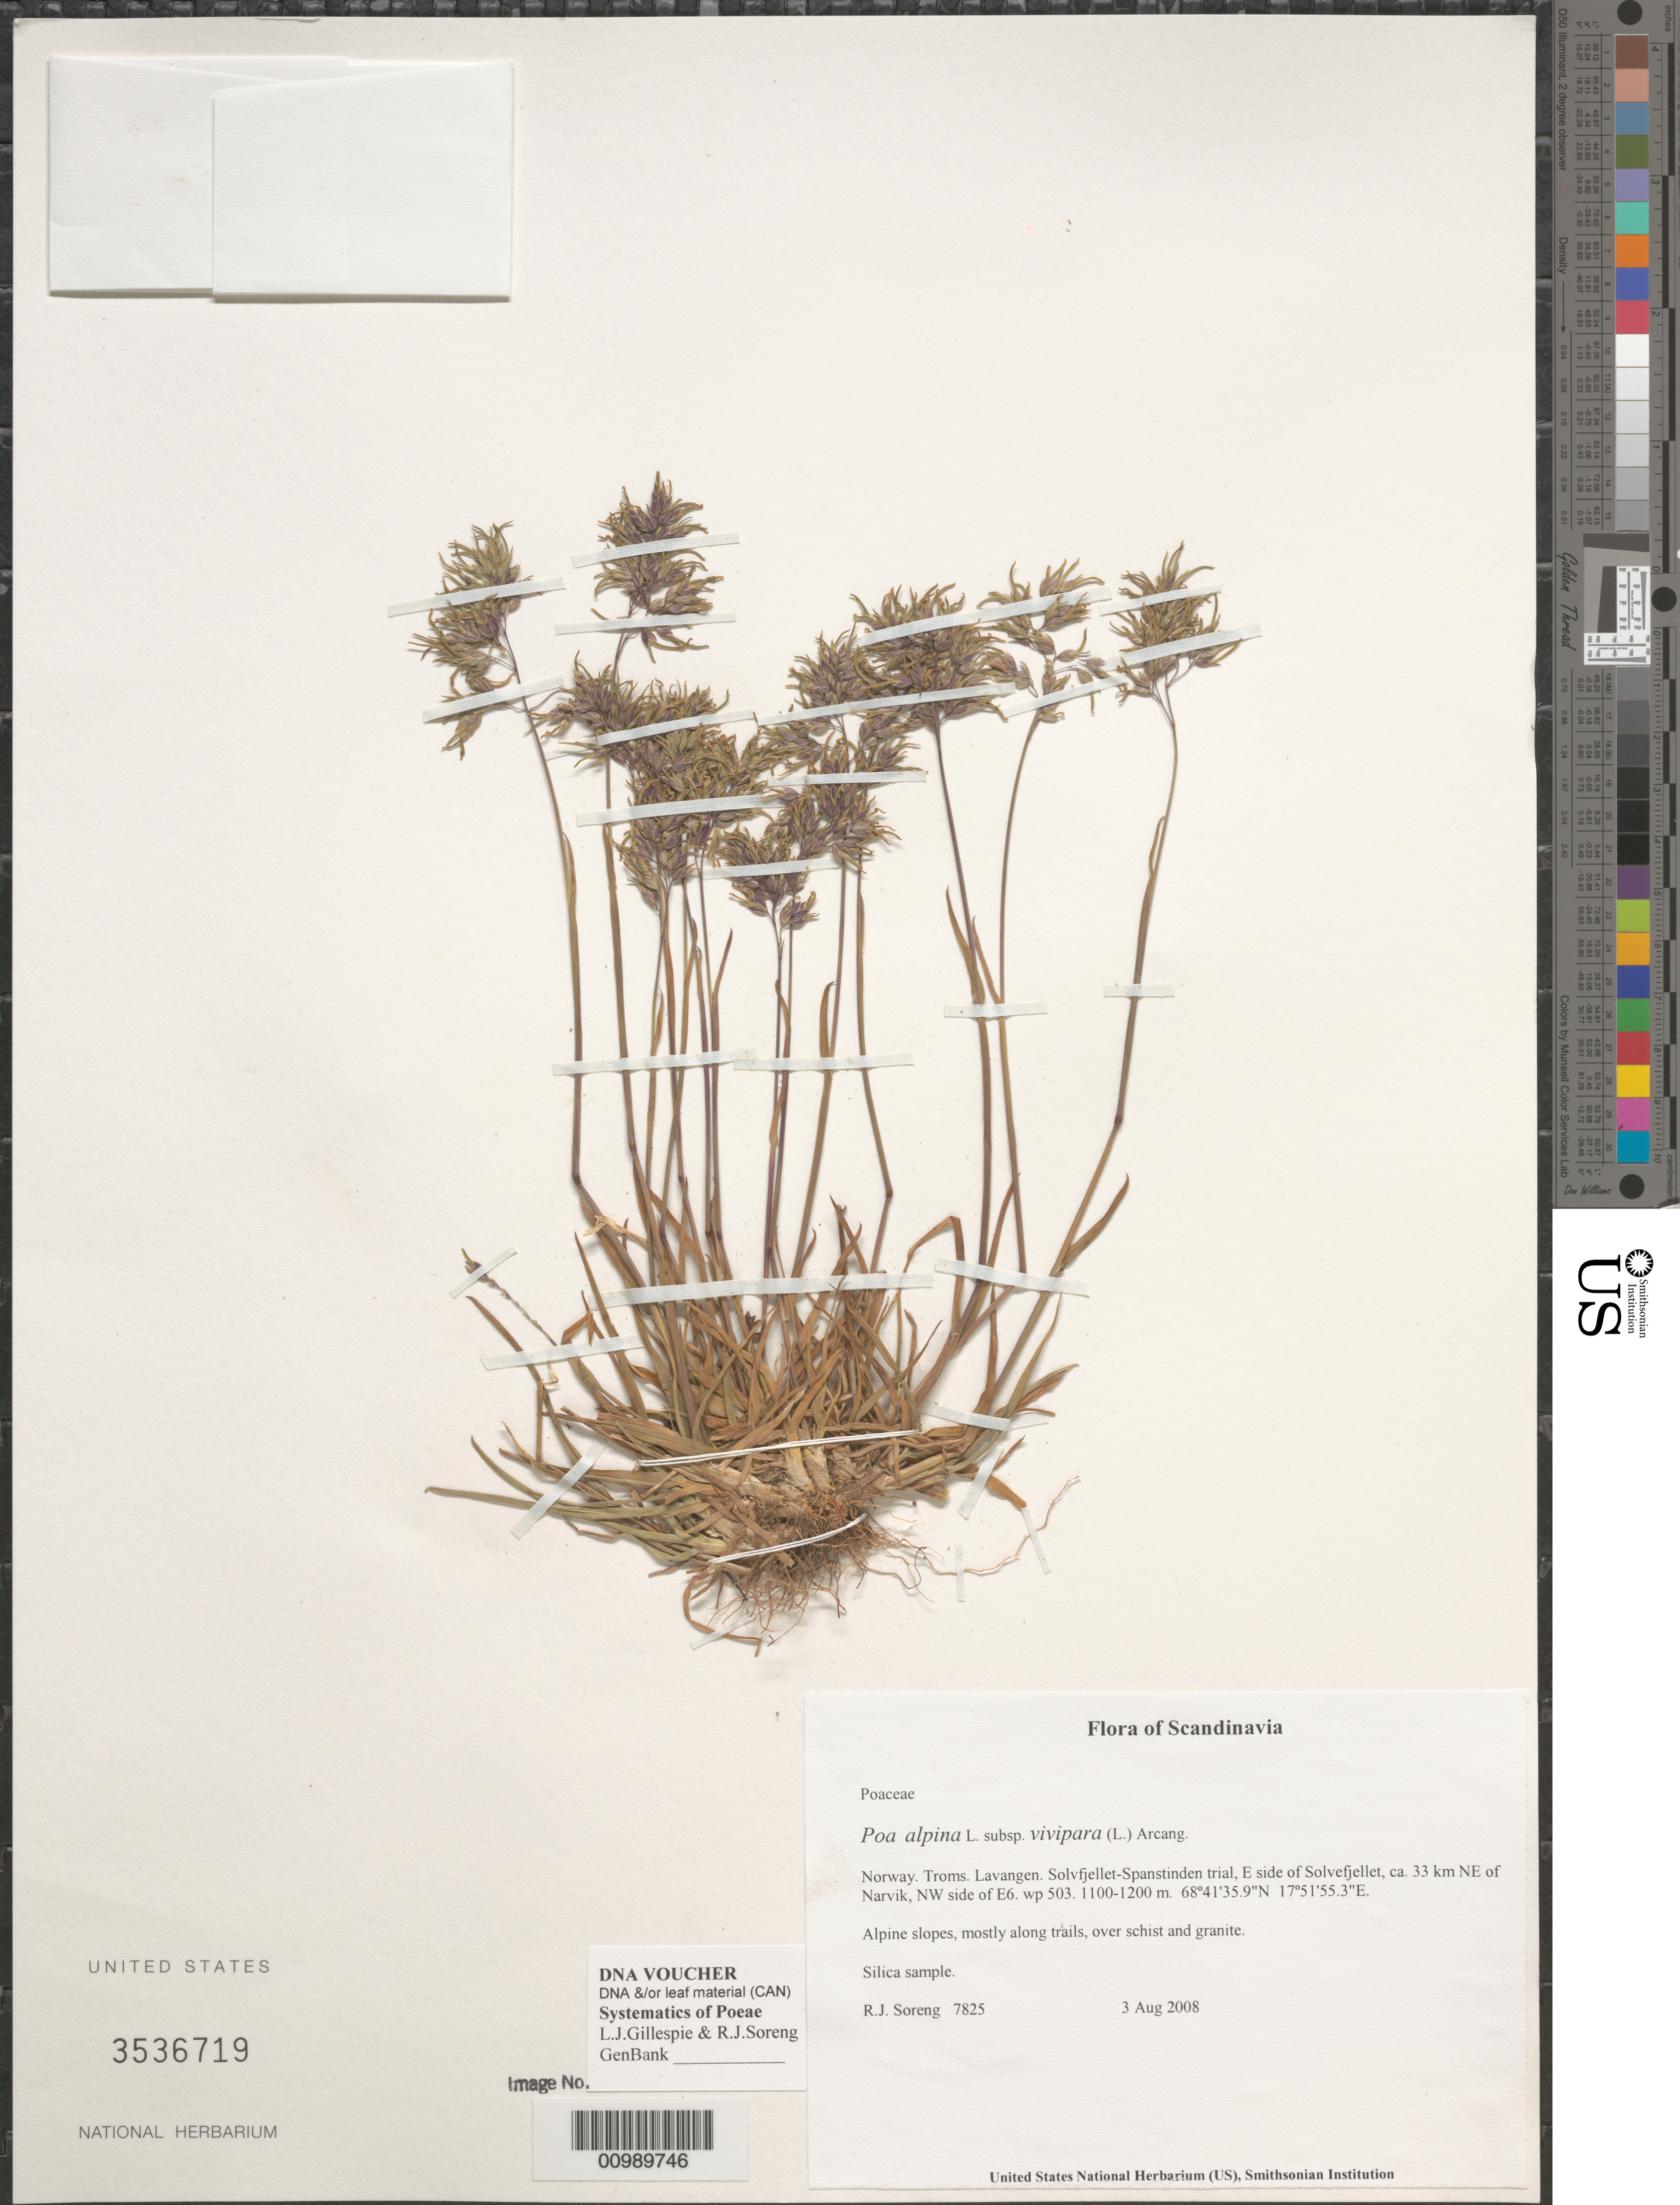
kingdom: Plantae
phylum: Tracheophyta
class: Liliopsida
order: Poales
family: Poaceae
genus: Poa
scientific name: Poa alpina subsp. vivipara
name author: (L.) Arcang.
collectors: R. J. Soreng & N. L. Soreng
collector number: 7825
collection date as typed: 03 Aug 2008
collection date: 2008-08-03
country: Norway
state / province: Troms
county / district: Lavangen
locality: Solvfjellet-Spanstinden trail, E side of Solvefjellet, ca. 33 km NE of Narvik, NW side of E6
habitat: Alpine slopes, mostly along trails, over schist and granite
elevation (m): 1100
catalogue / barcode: US 3536719